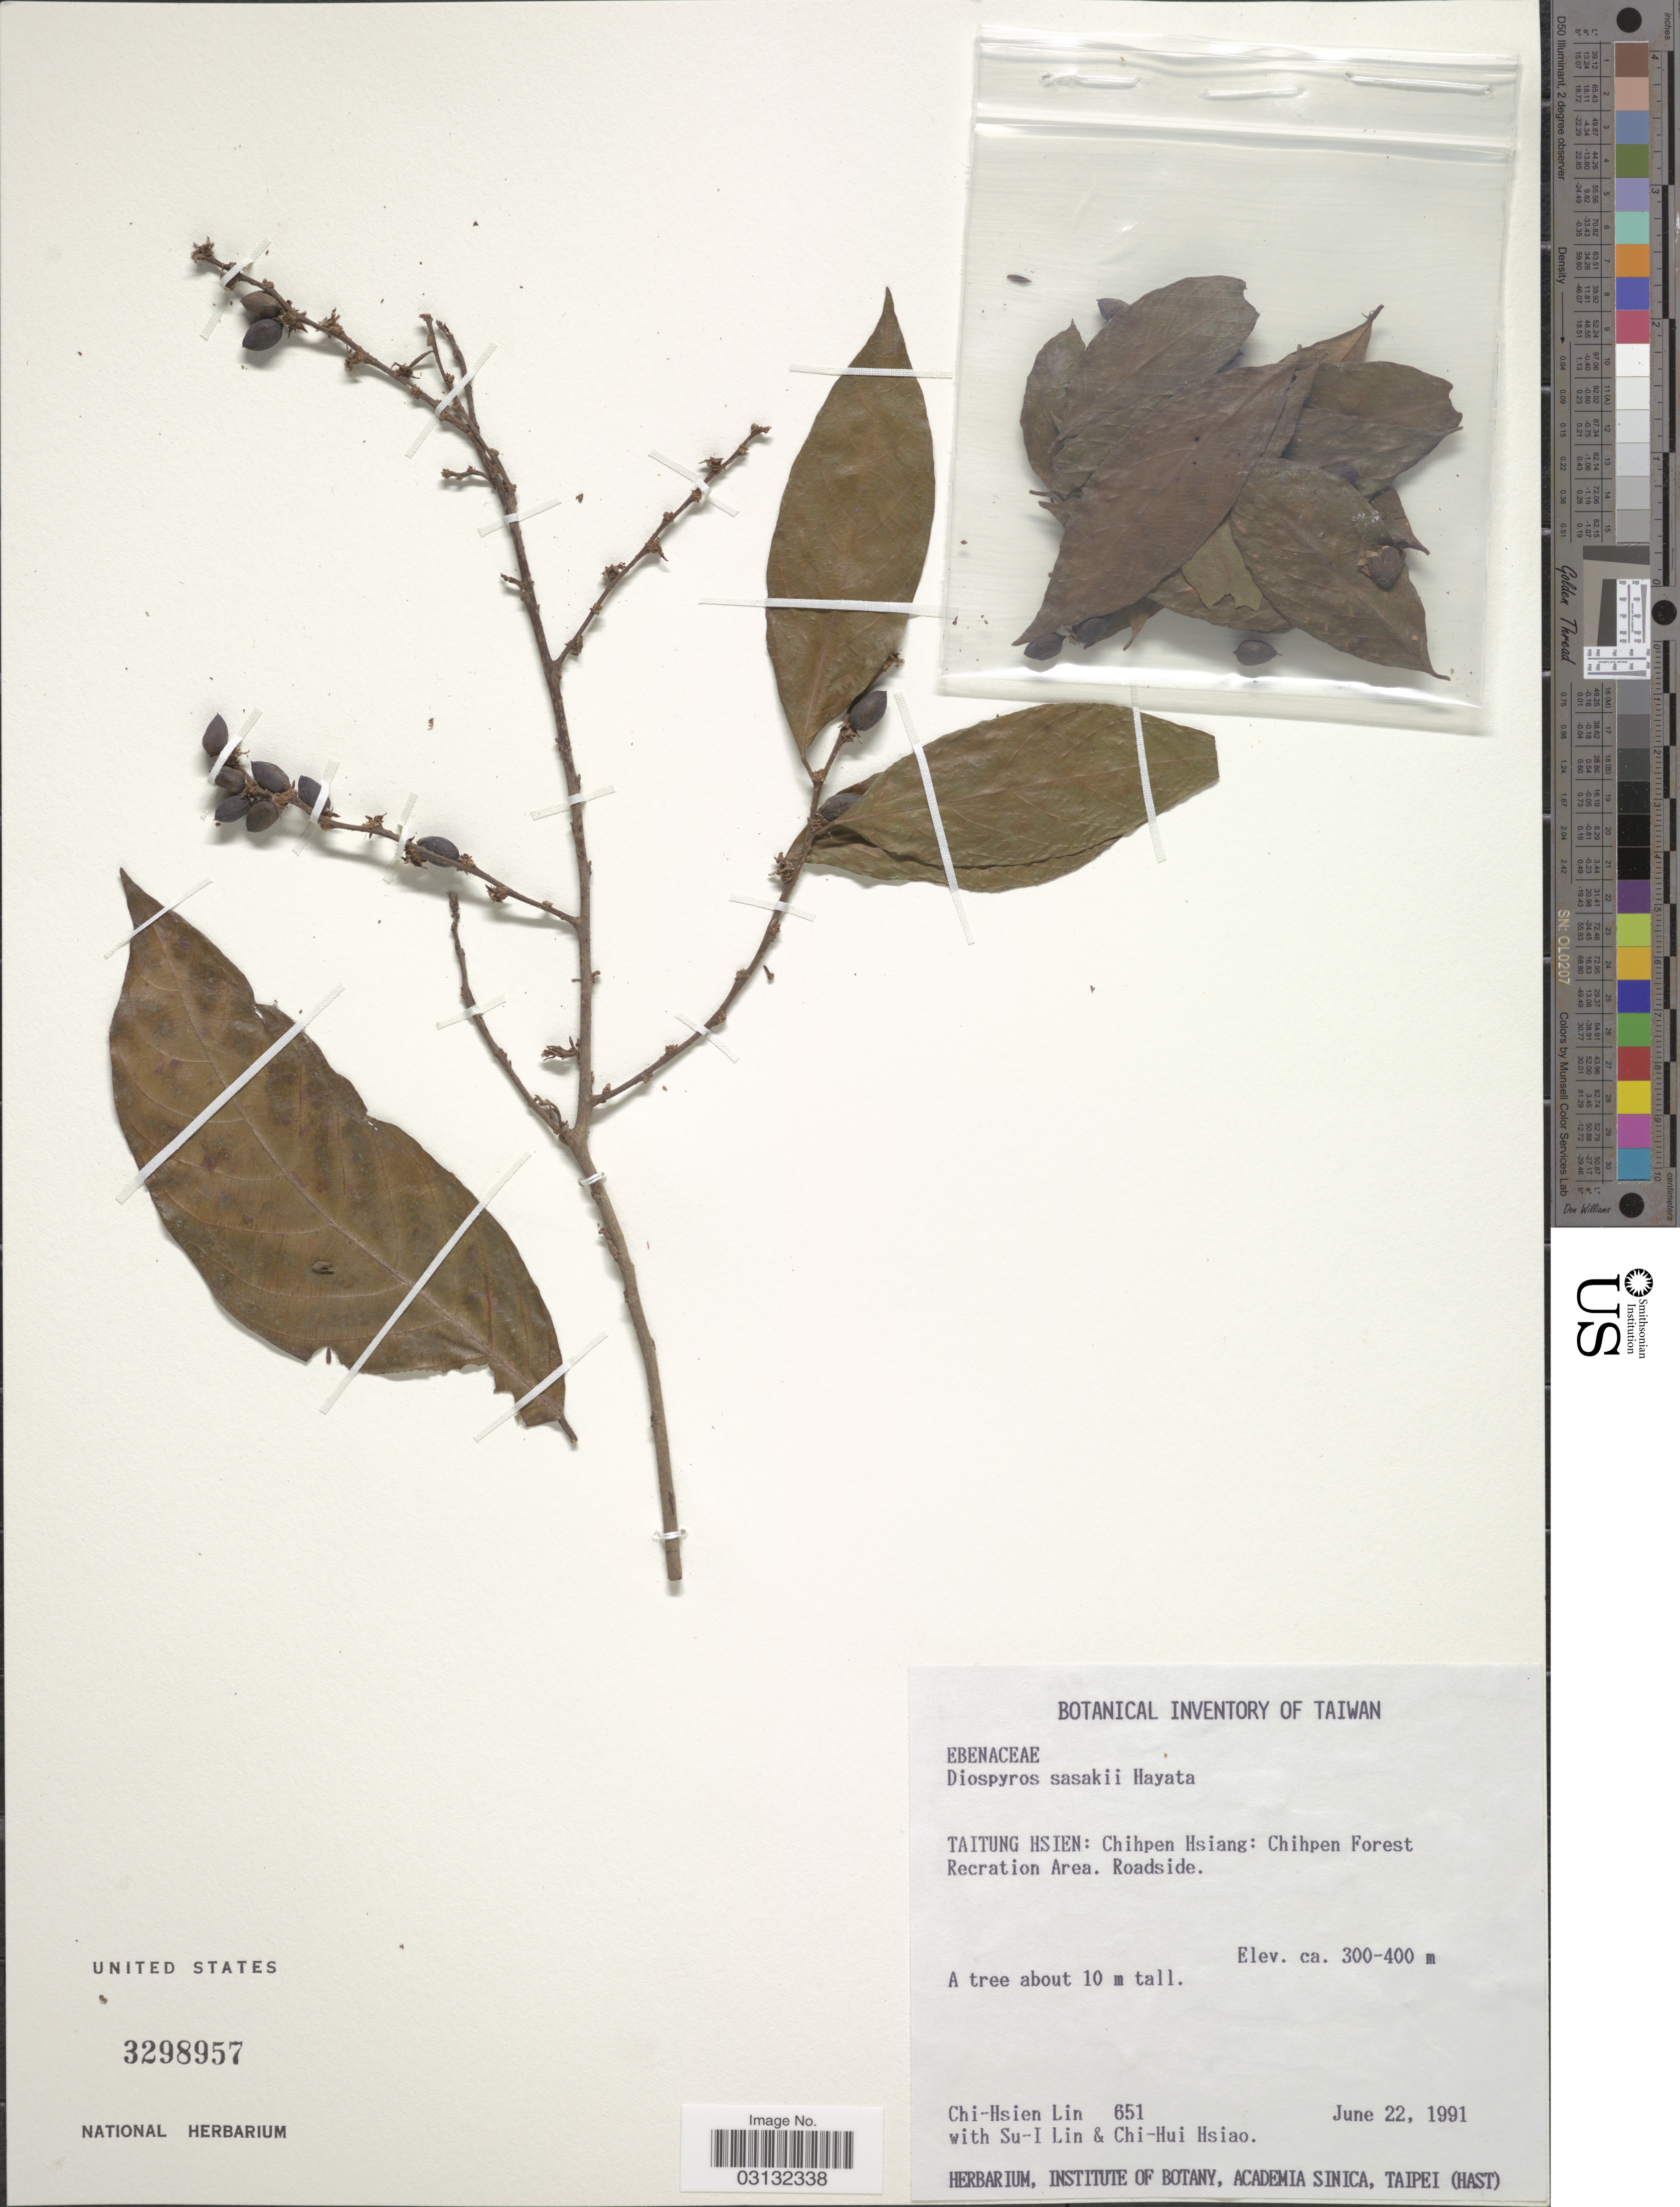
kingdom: Plantae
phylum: Tracheophyta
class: Magnoliopsida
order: Ericales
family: Ebenaceae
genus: Diospyros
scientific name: Diospyros sasakii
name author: Hayata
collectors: C. Lin, S. Lin & C. Hsiao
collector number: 651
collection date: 1991-06-22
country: Taiwan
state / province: Taitung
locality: Taitung Hsien: Chihpen Hsiang: Chihpen Forest Recration Area.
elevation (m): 300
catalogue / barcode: US 3298957